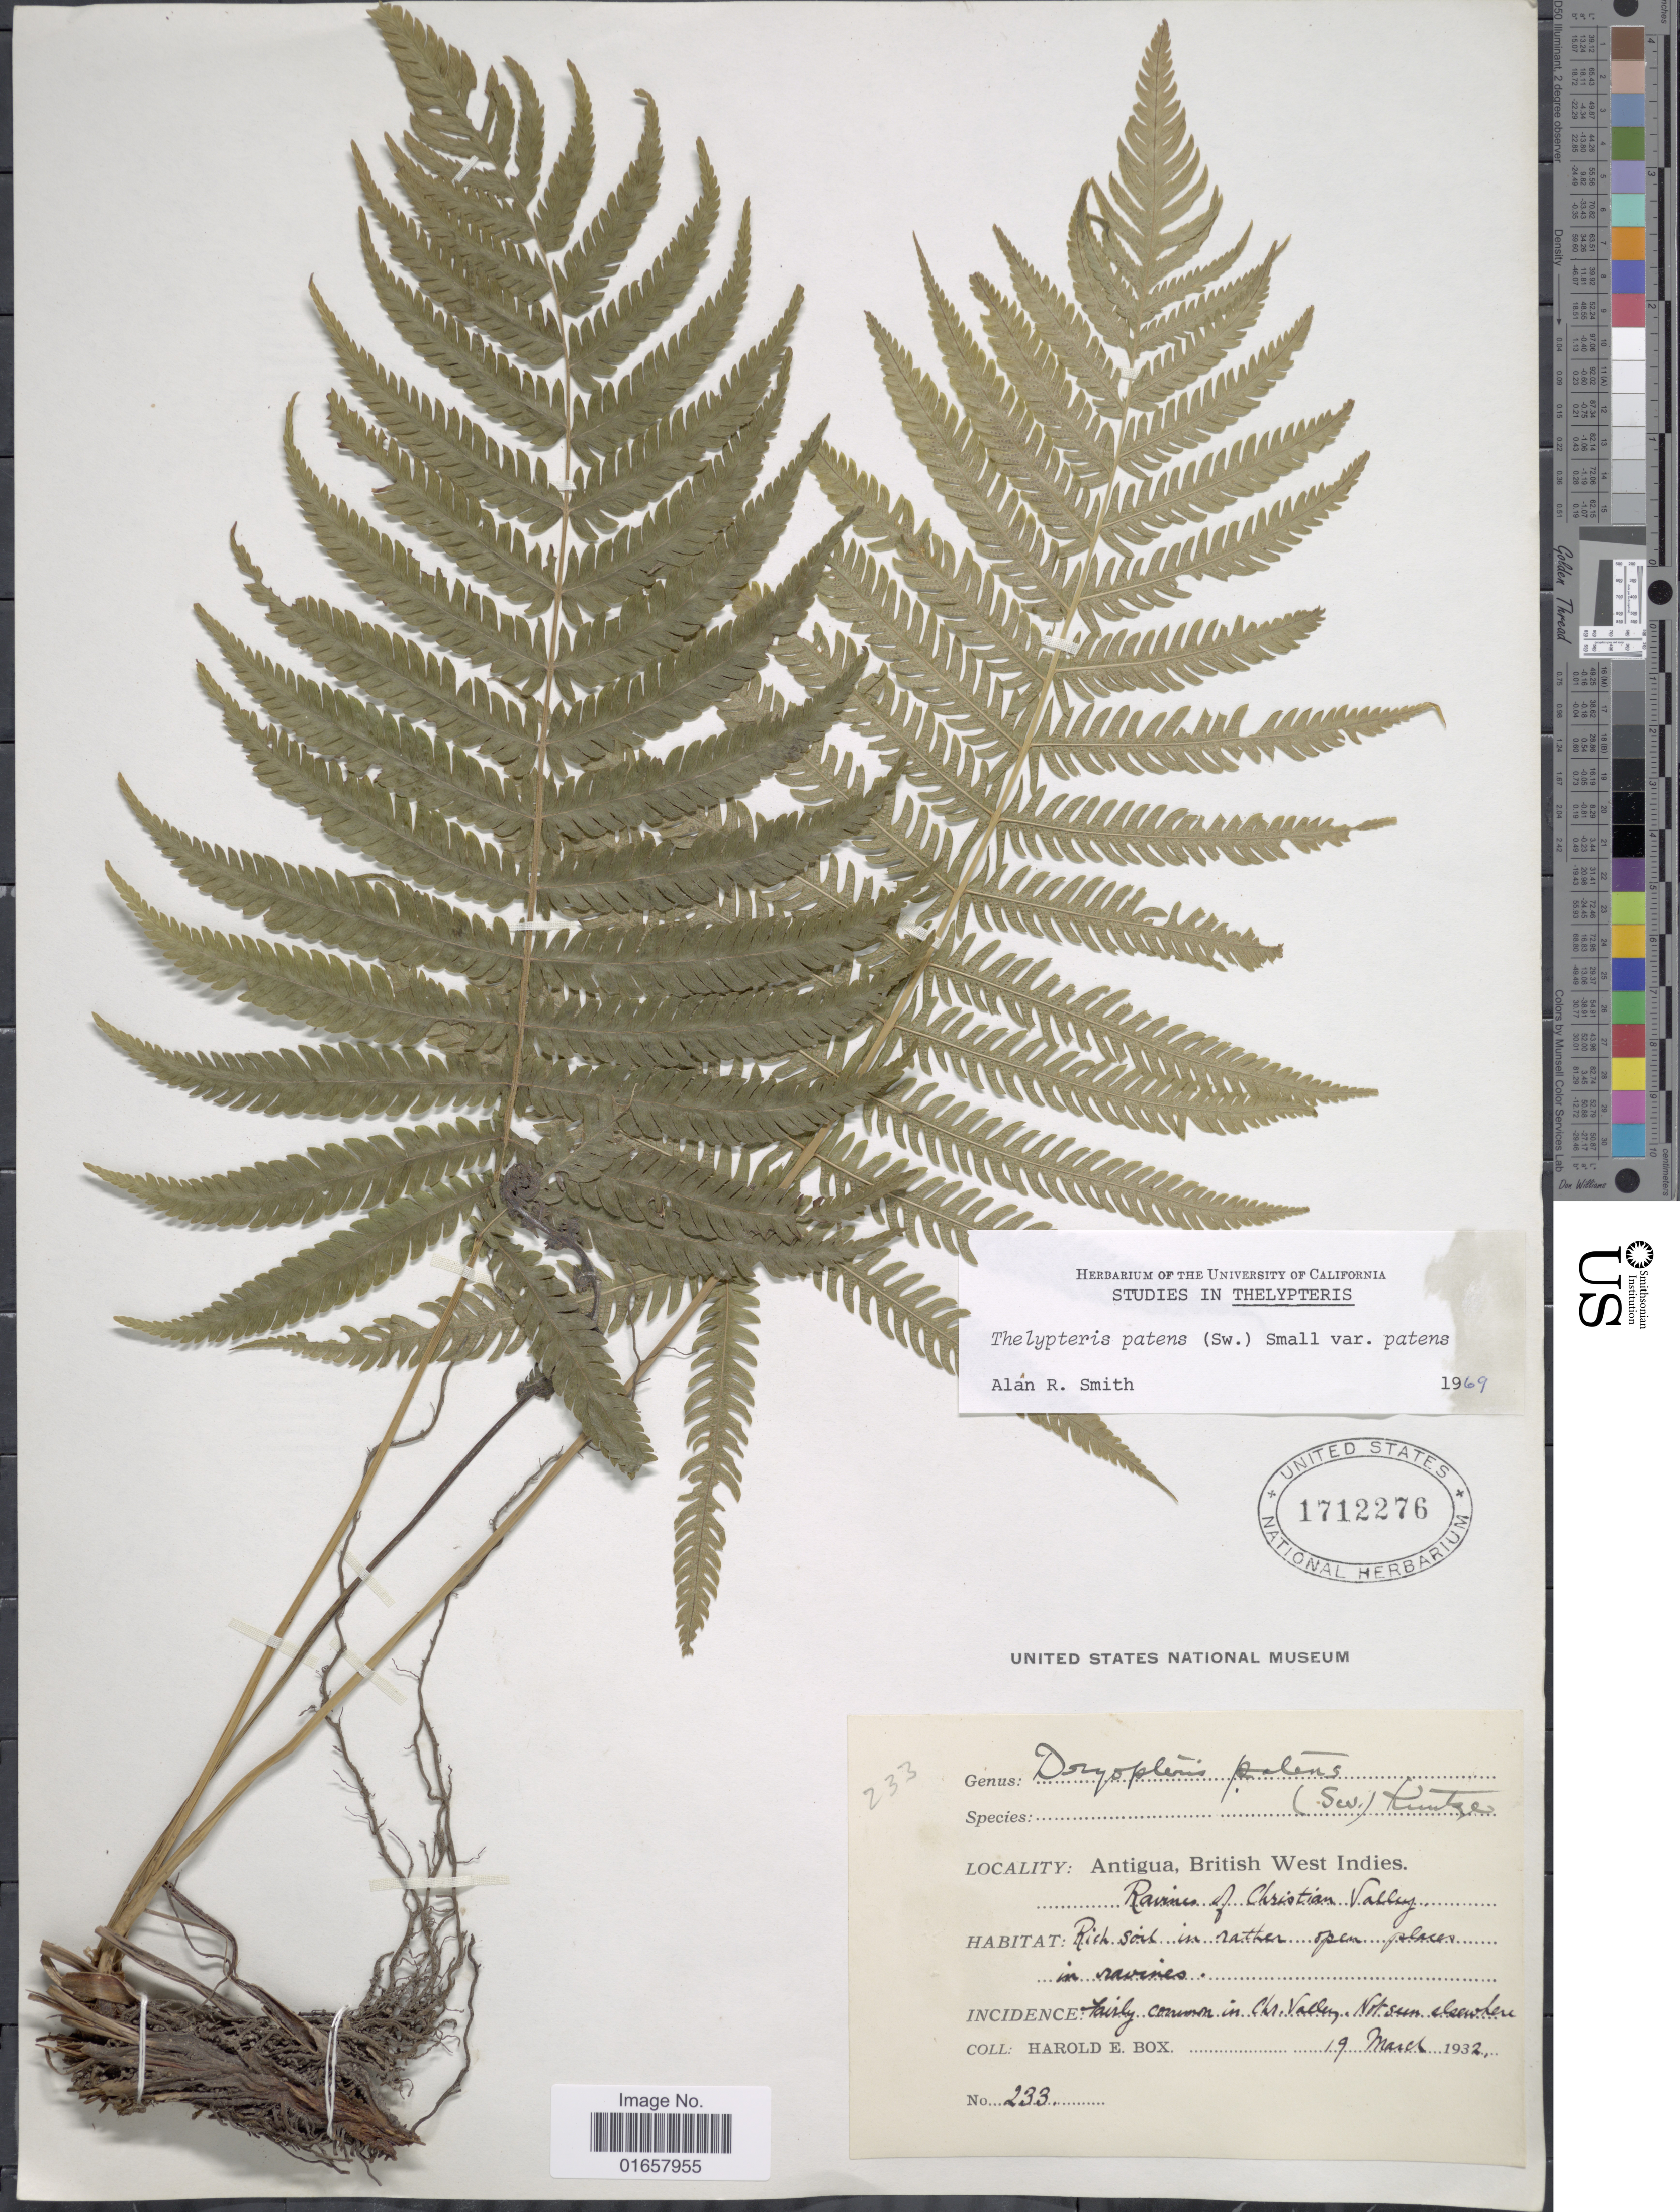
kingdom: Plantae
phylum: Tracheophyta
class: Polypodiopsida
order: Polypodiales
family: Thelypteridaceae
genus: Christella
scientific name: Christella patens var. patens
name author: (Sw.) Holttum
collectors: H. E. Box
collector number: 233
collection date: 1932-03-19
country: Antigua and Barbuda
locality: Antigua, British West Indies, Ravines of Christian Valley.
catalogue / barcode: US 1712276